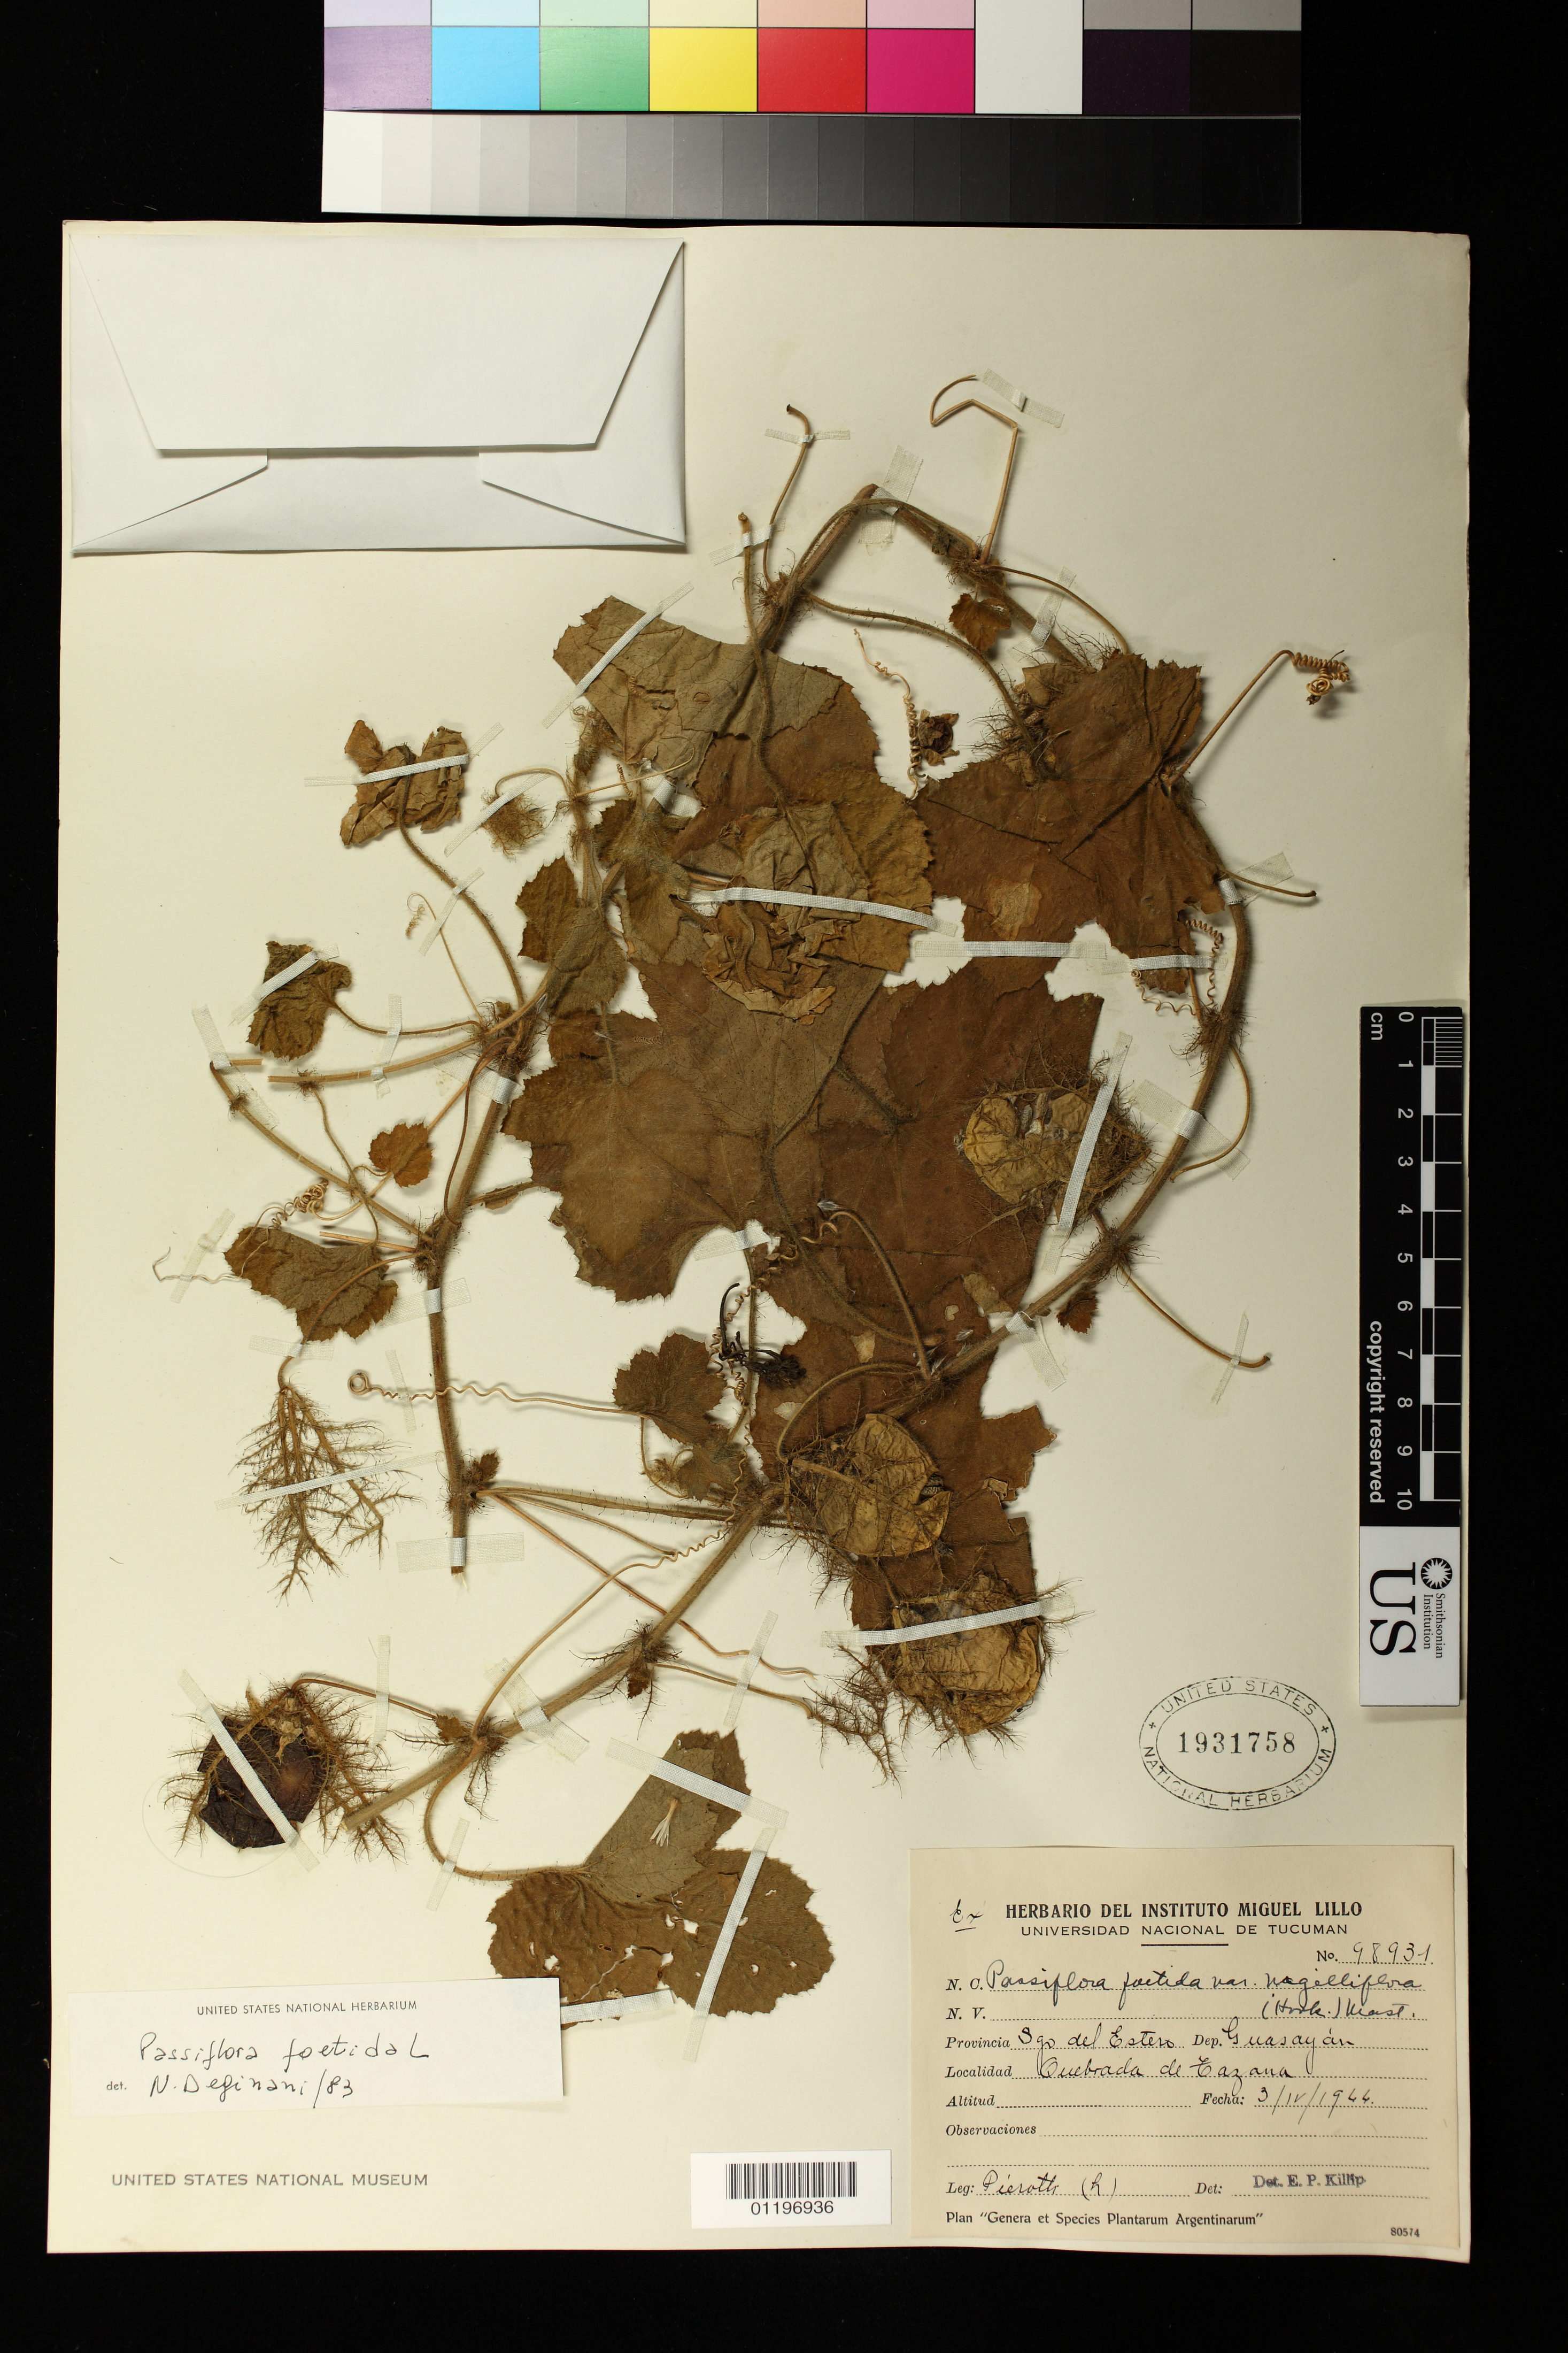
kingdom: Plantae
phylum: Tracheophyta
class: Magnoliopsida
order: Malpighiales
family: Passifloraceae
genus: Passiflora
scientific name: Passiflora foetida var. nigelliflora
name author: (Hook.) Mast.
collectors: S. A. Pierotti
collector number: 98931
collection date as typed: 04 Mar 1944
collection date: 1944-03-04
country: Argentina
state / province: Santiago del Estero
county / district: Guasayán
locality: Departamento: Guasayan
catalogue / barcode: US 1931758